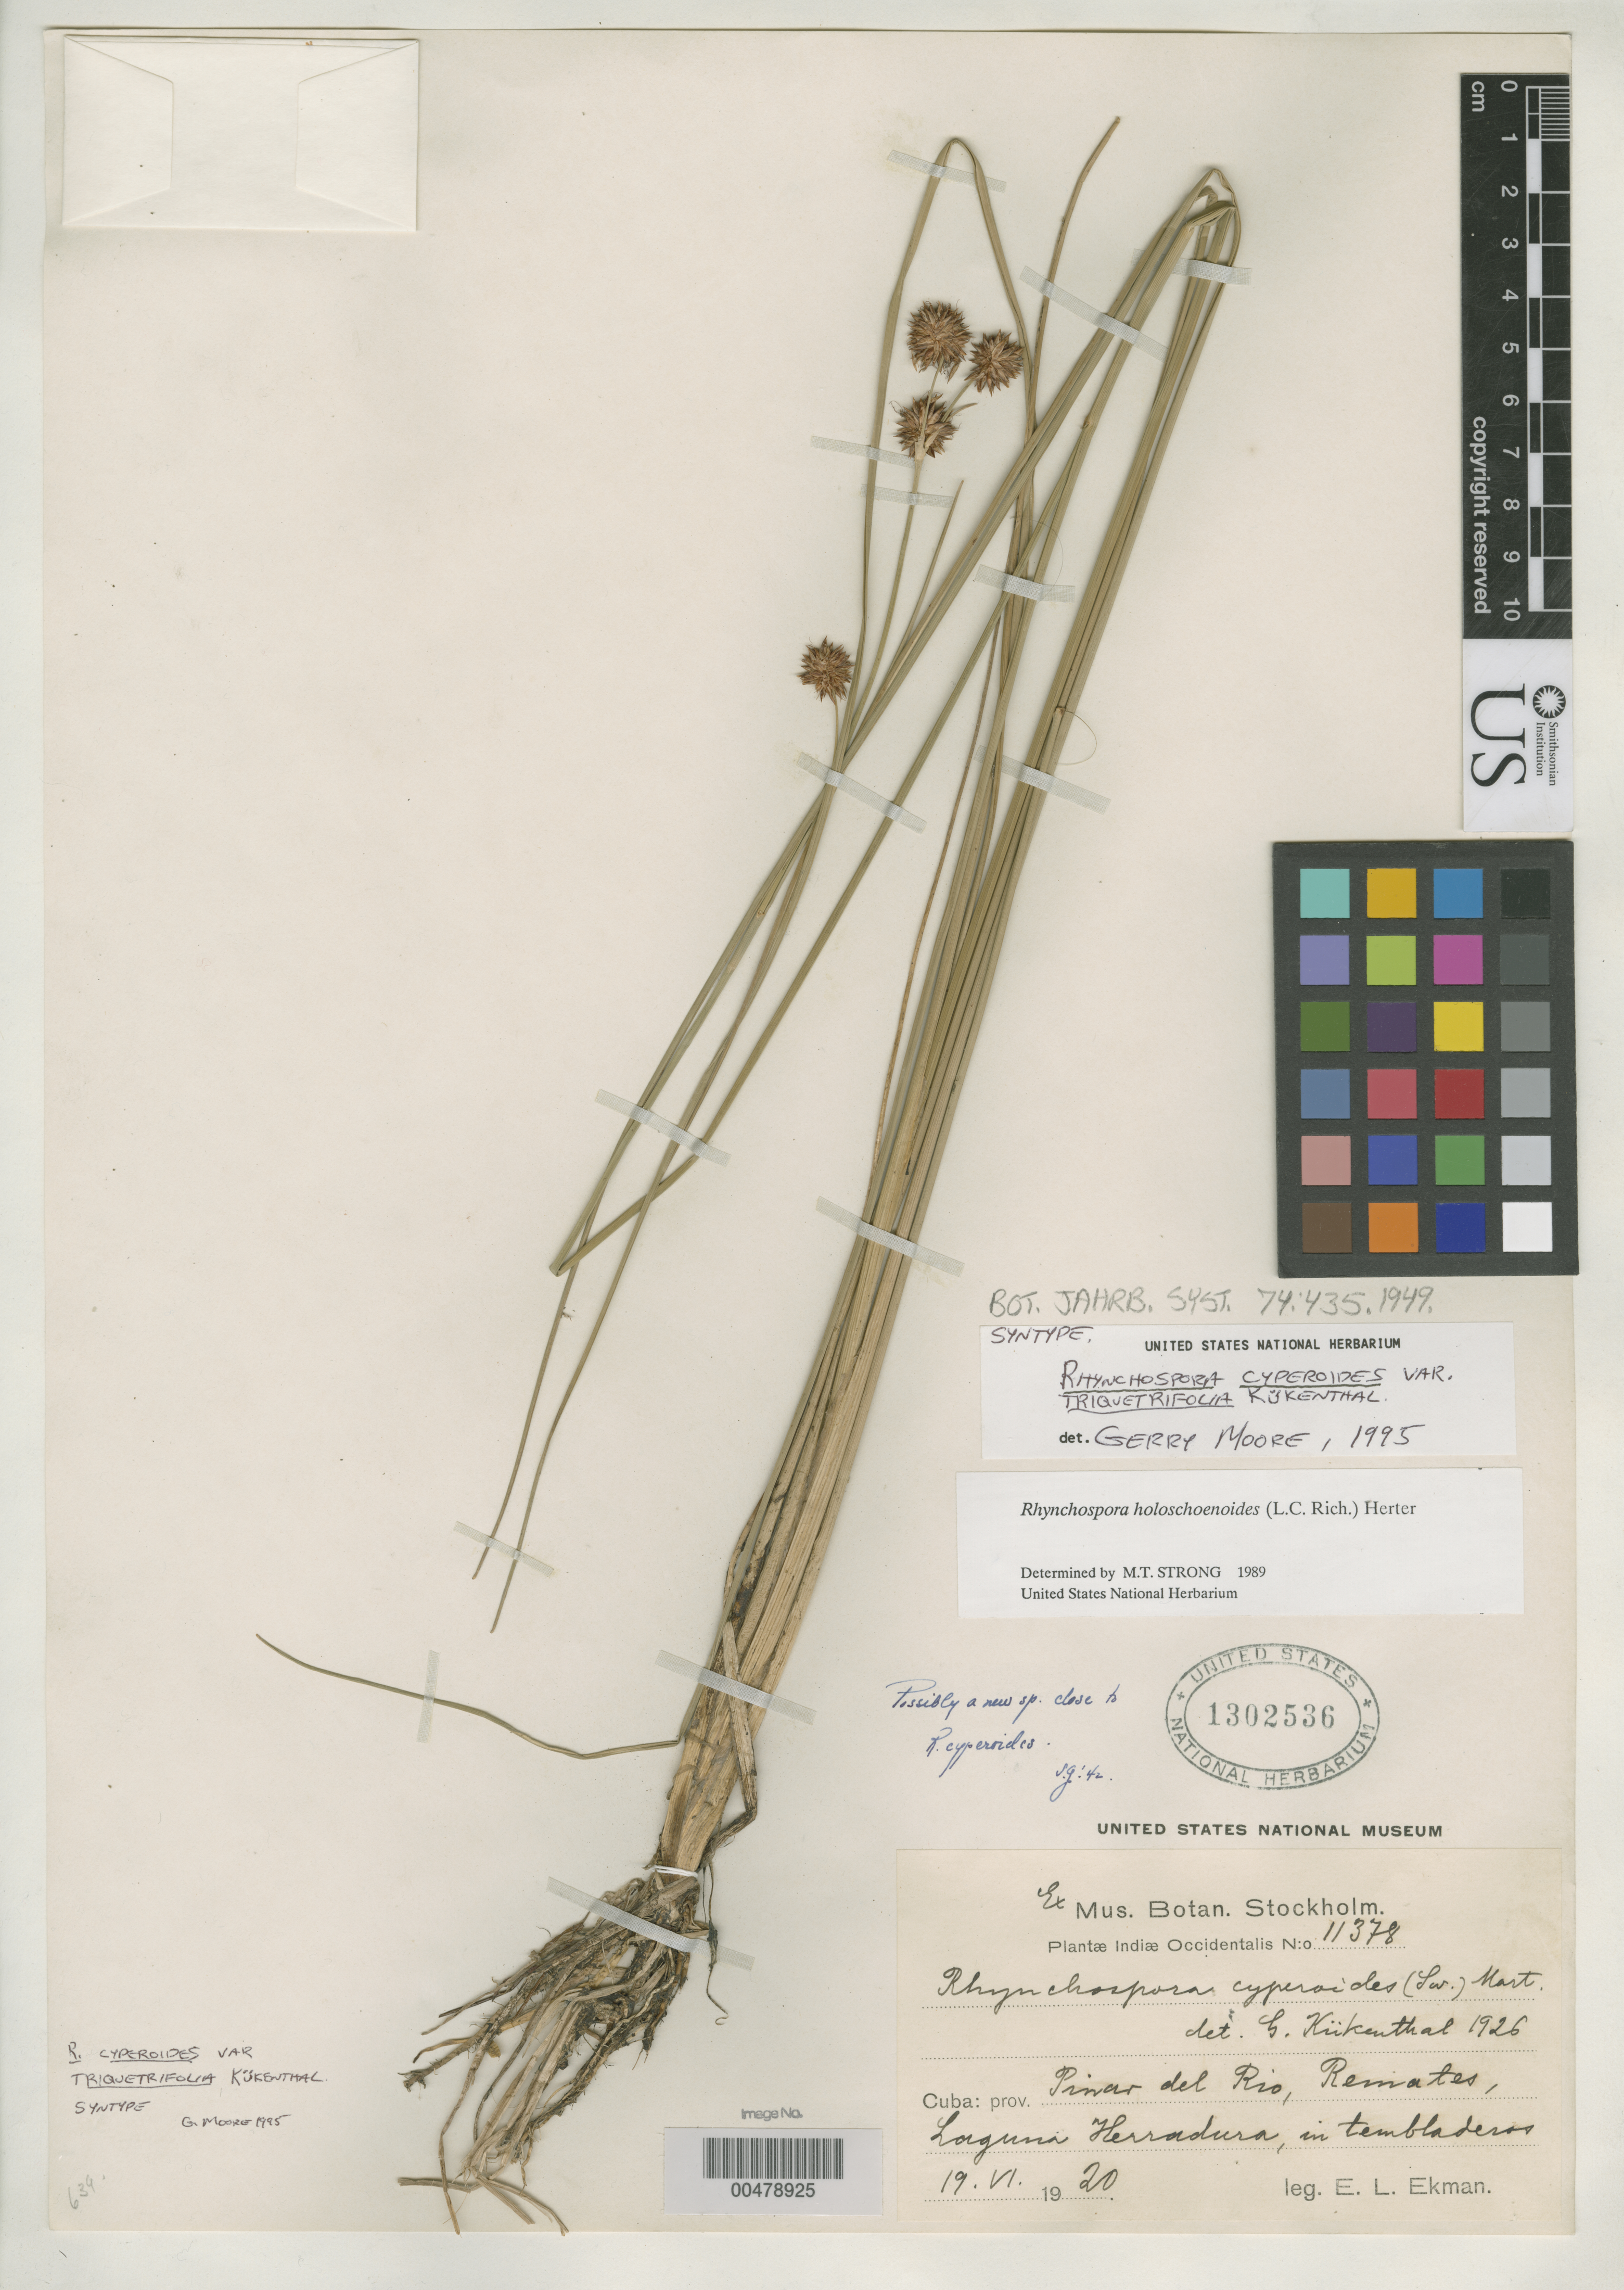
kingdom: Plantae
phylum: Tracheophyta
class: Liliopsida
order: Poales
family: Cyperaceae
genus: Rhynchospora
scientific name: Rhynchospora cyperoides var. triquetrifolia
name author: Kük.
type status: Isosyntype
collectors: E. L. Ekman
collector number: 11378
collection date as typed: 19 Jun 1920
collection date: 1920-06-19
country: Cuba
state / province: Pinar del Río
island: Greater Antilles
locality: Remaltes, Laguna Herradura.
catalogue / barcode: US 1302536